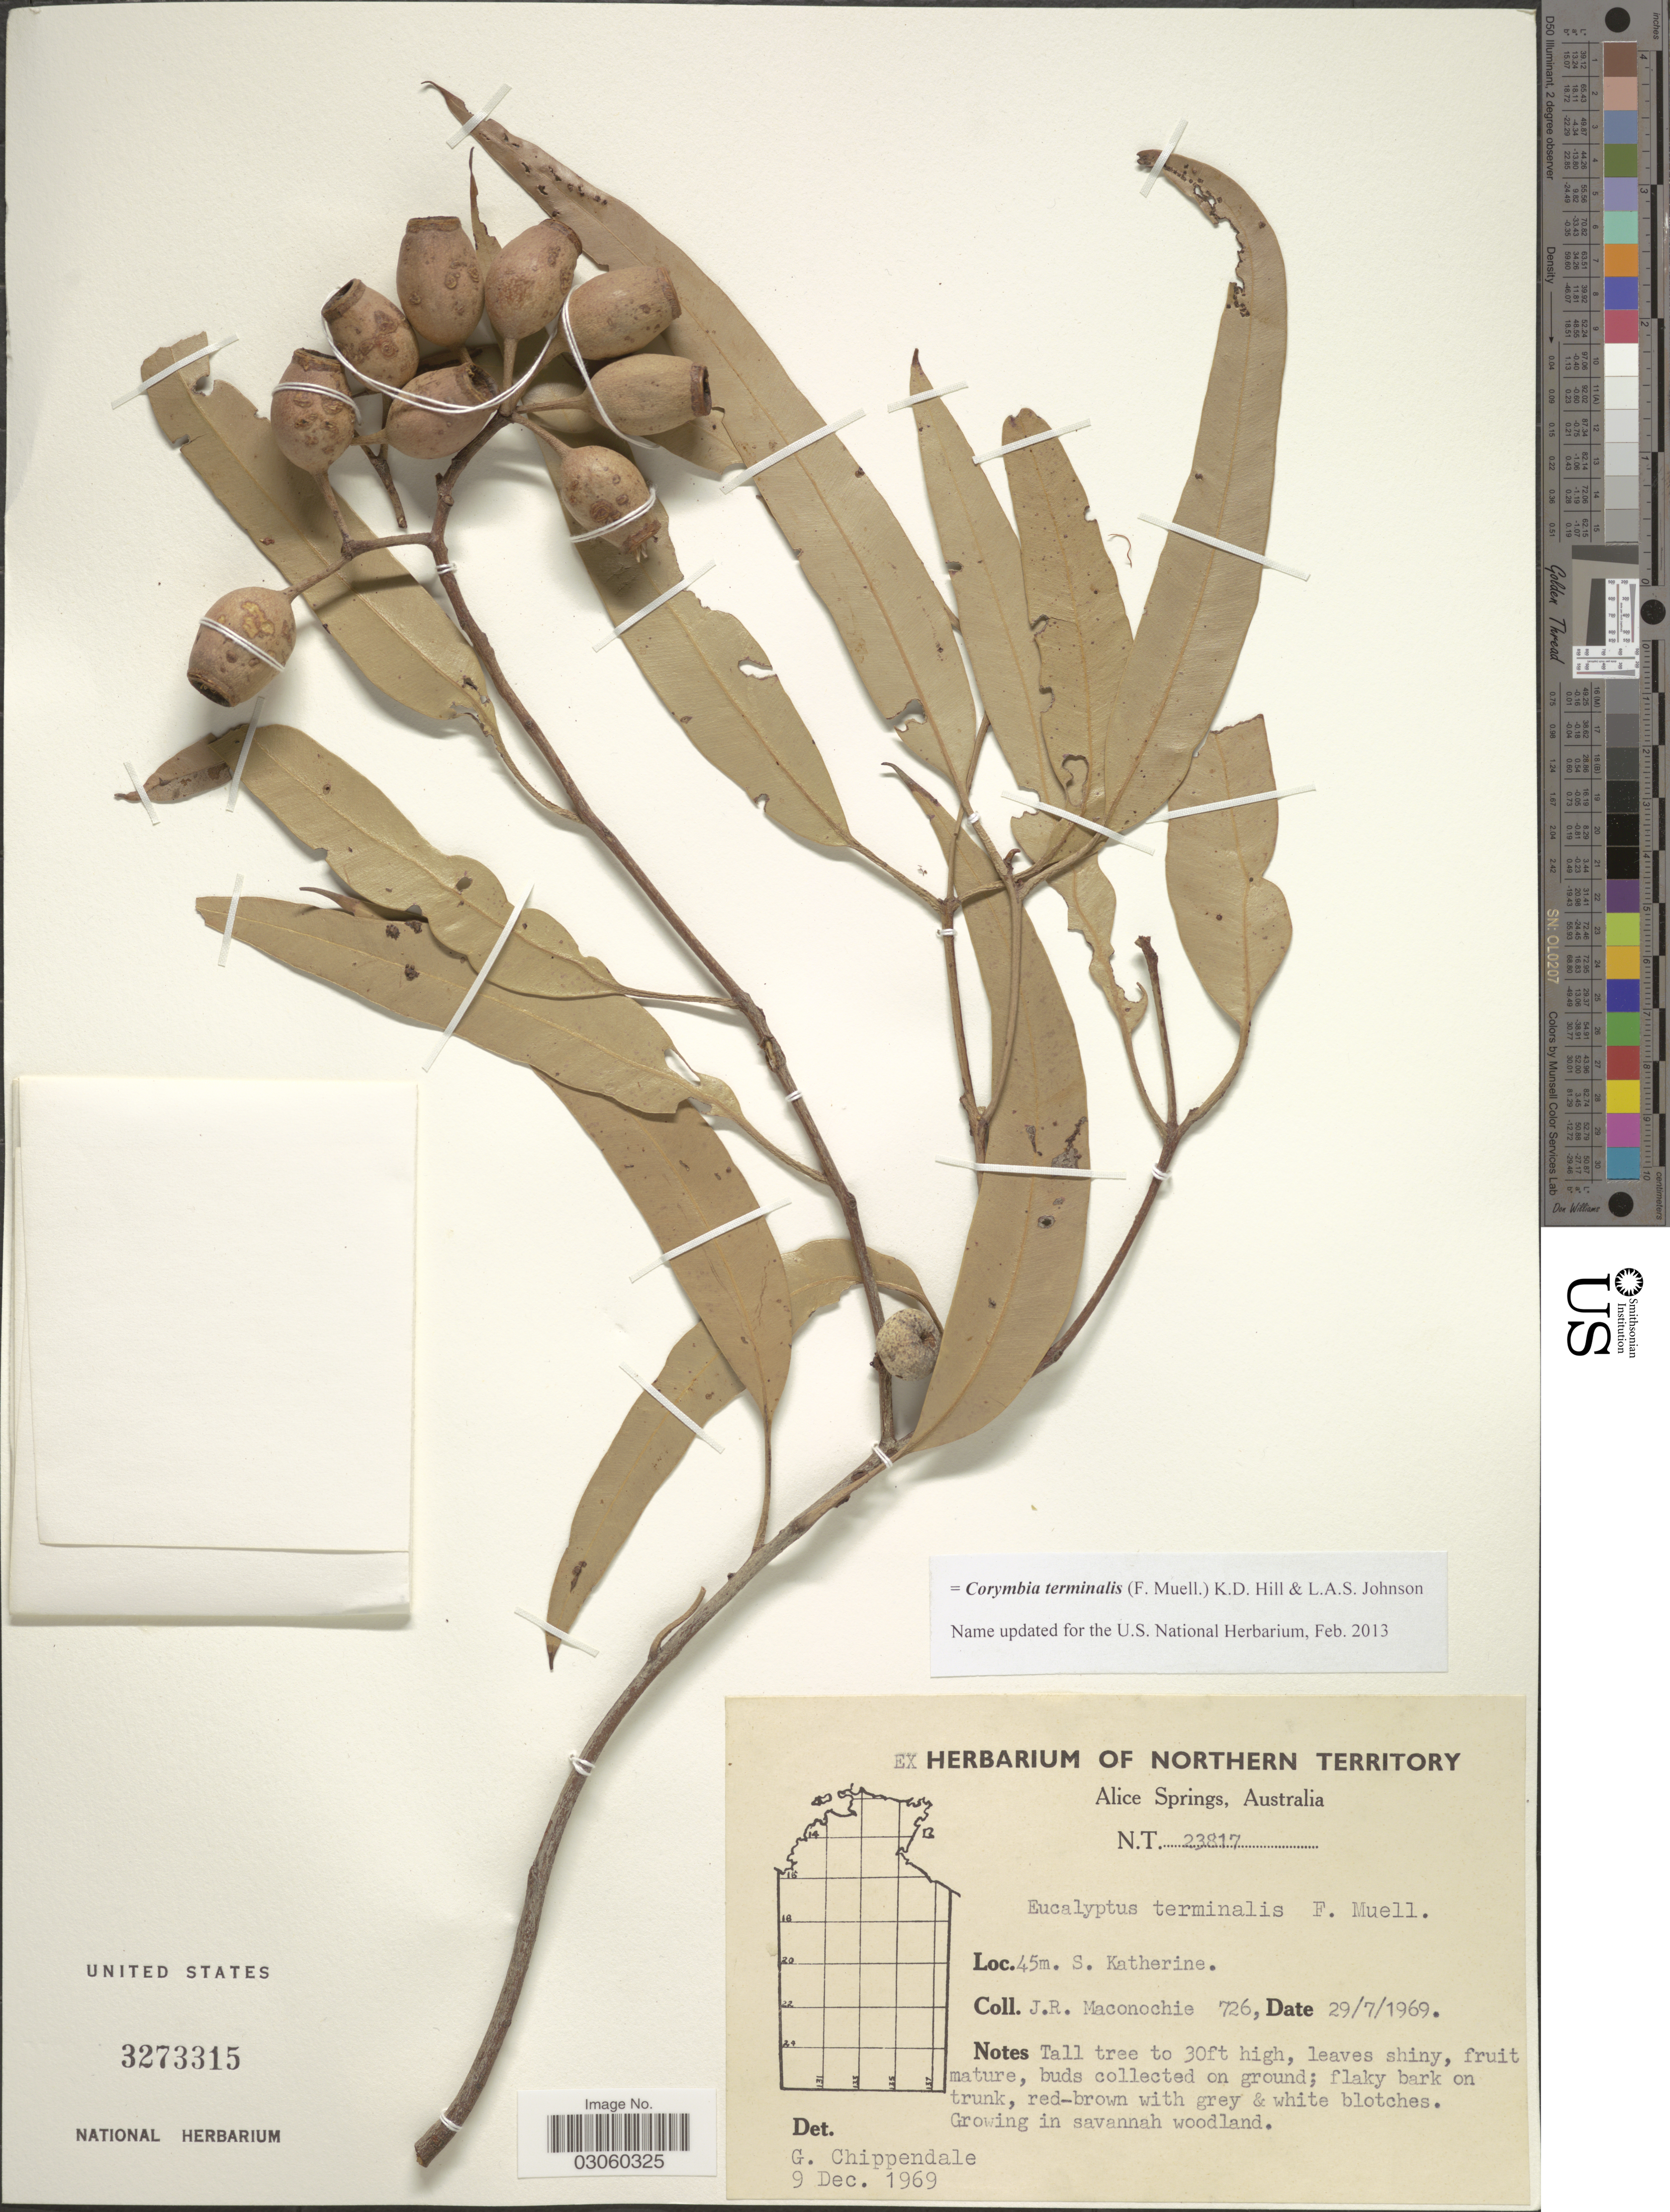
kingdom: Plantae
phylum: Tracheophyta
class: Magnoliopsida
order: Myrtales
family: Myrtaceae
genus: Corymbia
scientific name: Corymbia terminalis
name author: (F. Muell.) K.D. Hill & L.A.S. Johnson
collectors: J. Maconochie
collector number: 726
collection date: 1969-07-29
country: Australia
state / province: Northern Territory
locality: Alice Springs [unsure placement] 45m. S. Katherine.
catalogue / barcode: US 3273315